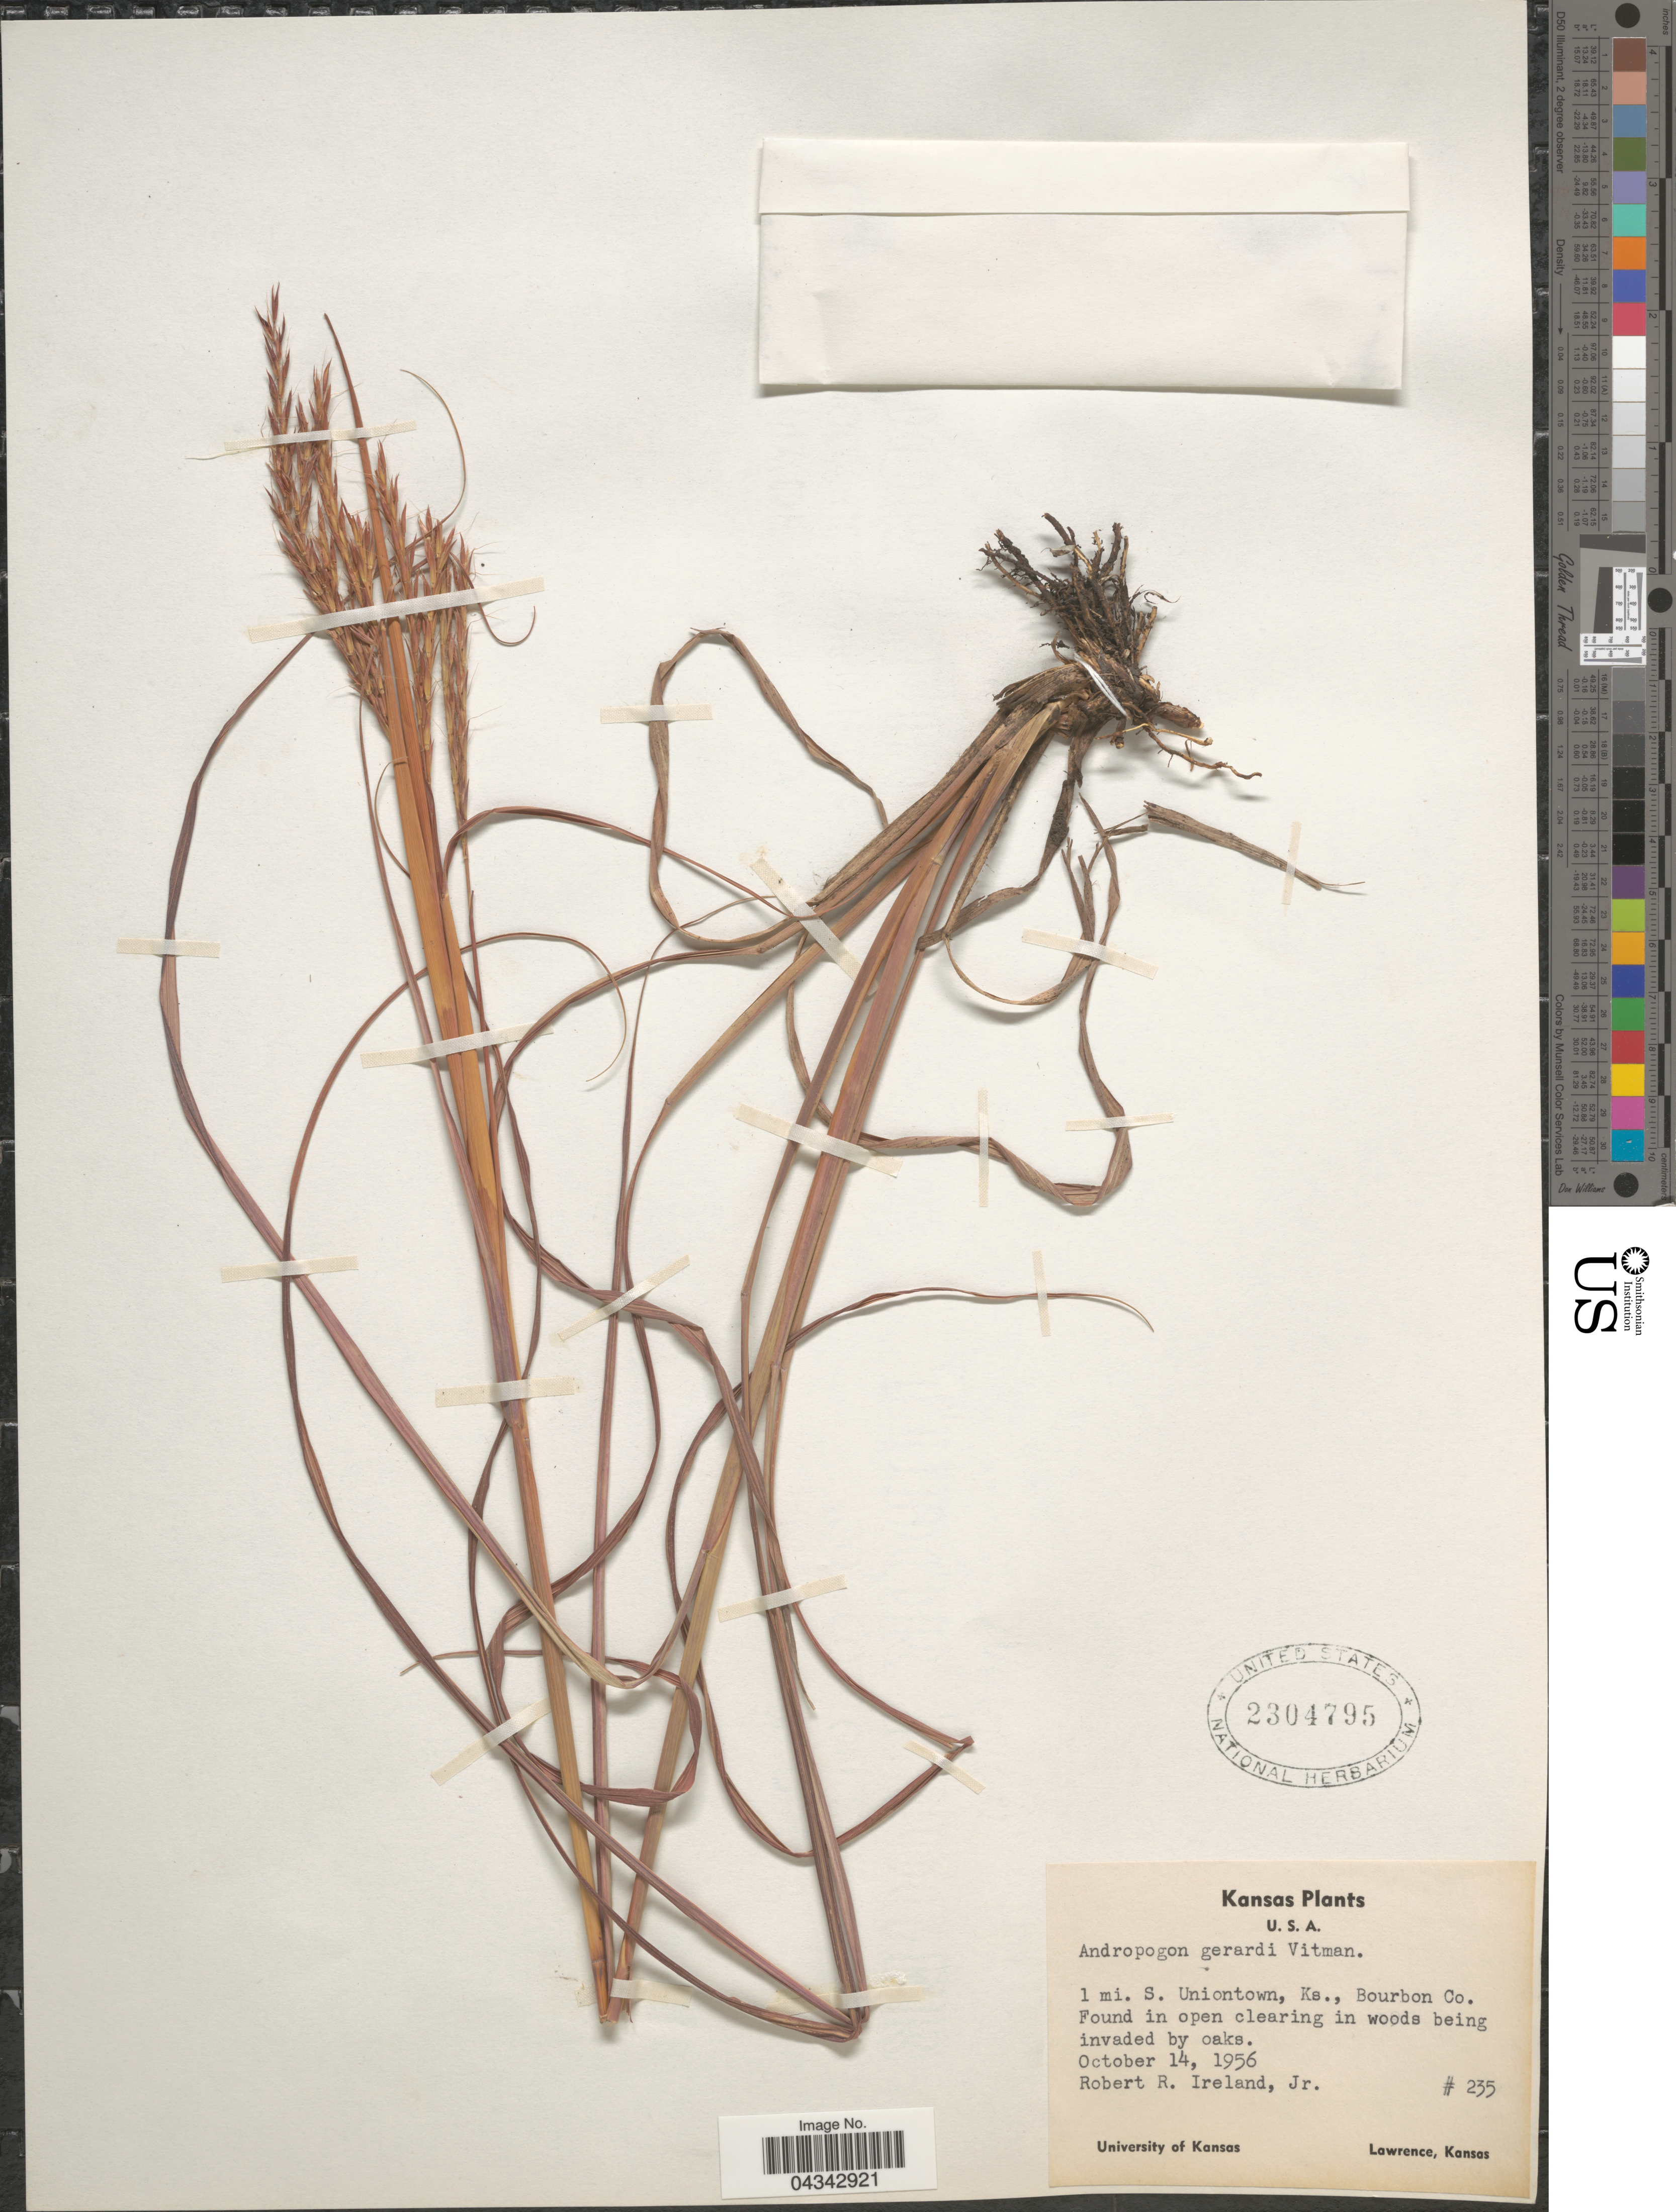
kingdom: Plantae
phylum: Tracheophyta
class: Liliopsida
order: Poales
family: Poaceae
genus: Andropogon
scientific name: Andropogon gerardii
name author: Vitman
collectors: R. Ireland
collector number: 235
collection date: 1956-10-14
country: United States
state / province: Kansas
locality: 1 mi. S. Uniontown, Ks., Bourbon Co. Found in open clearing in woods being invaded by oaks.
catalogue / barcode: US 2304795